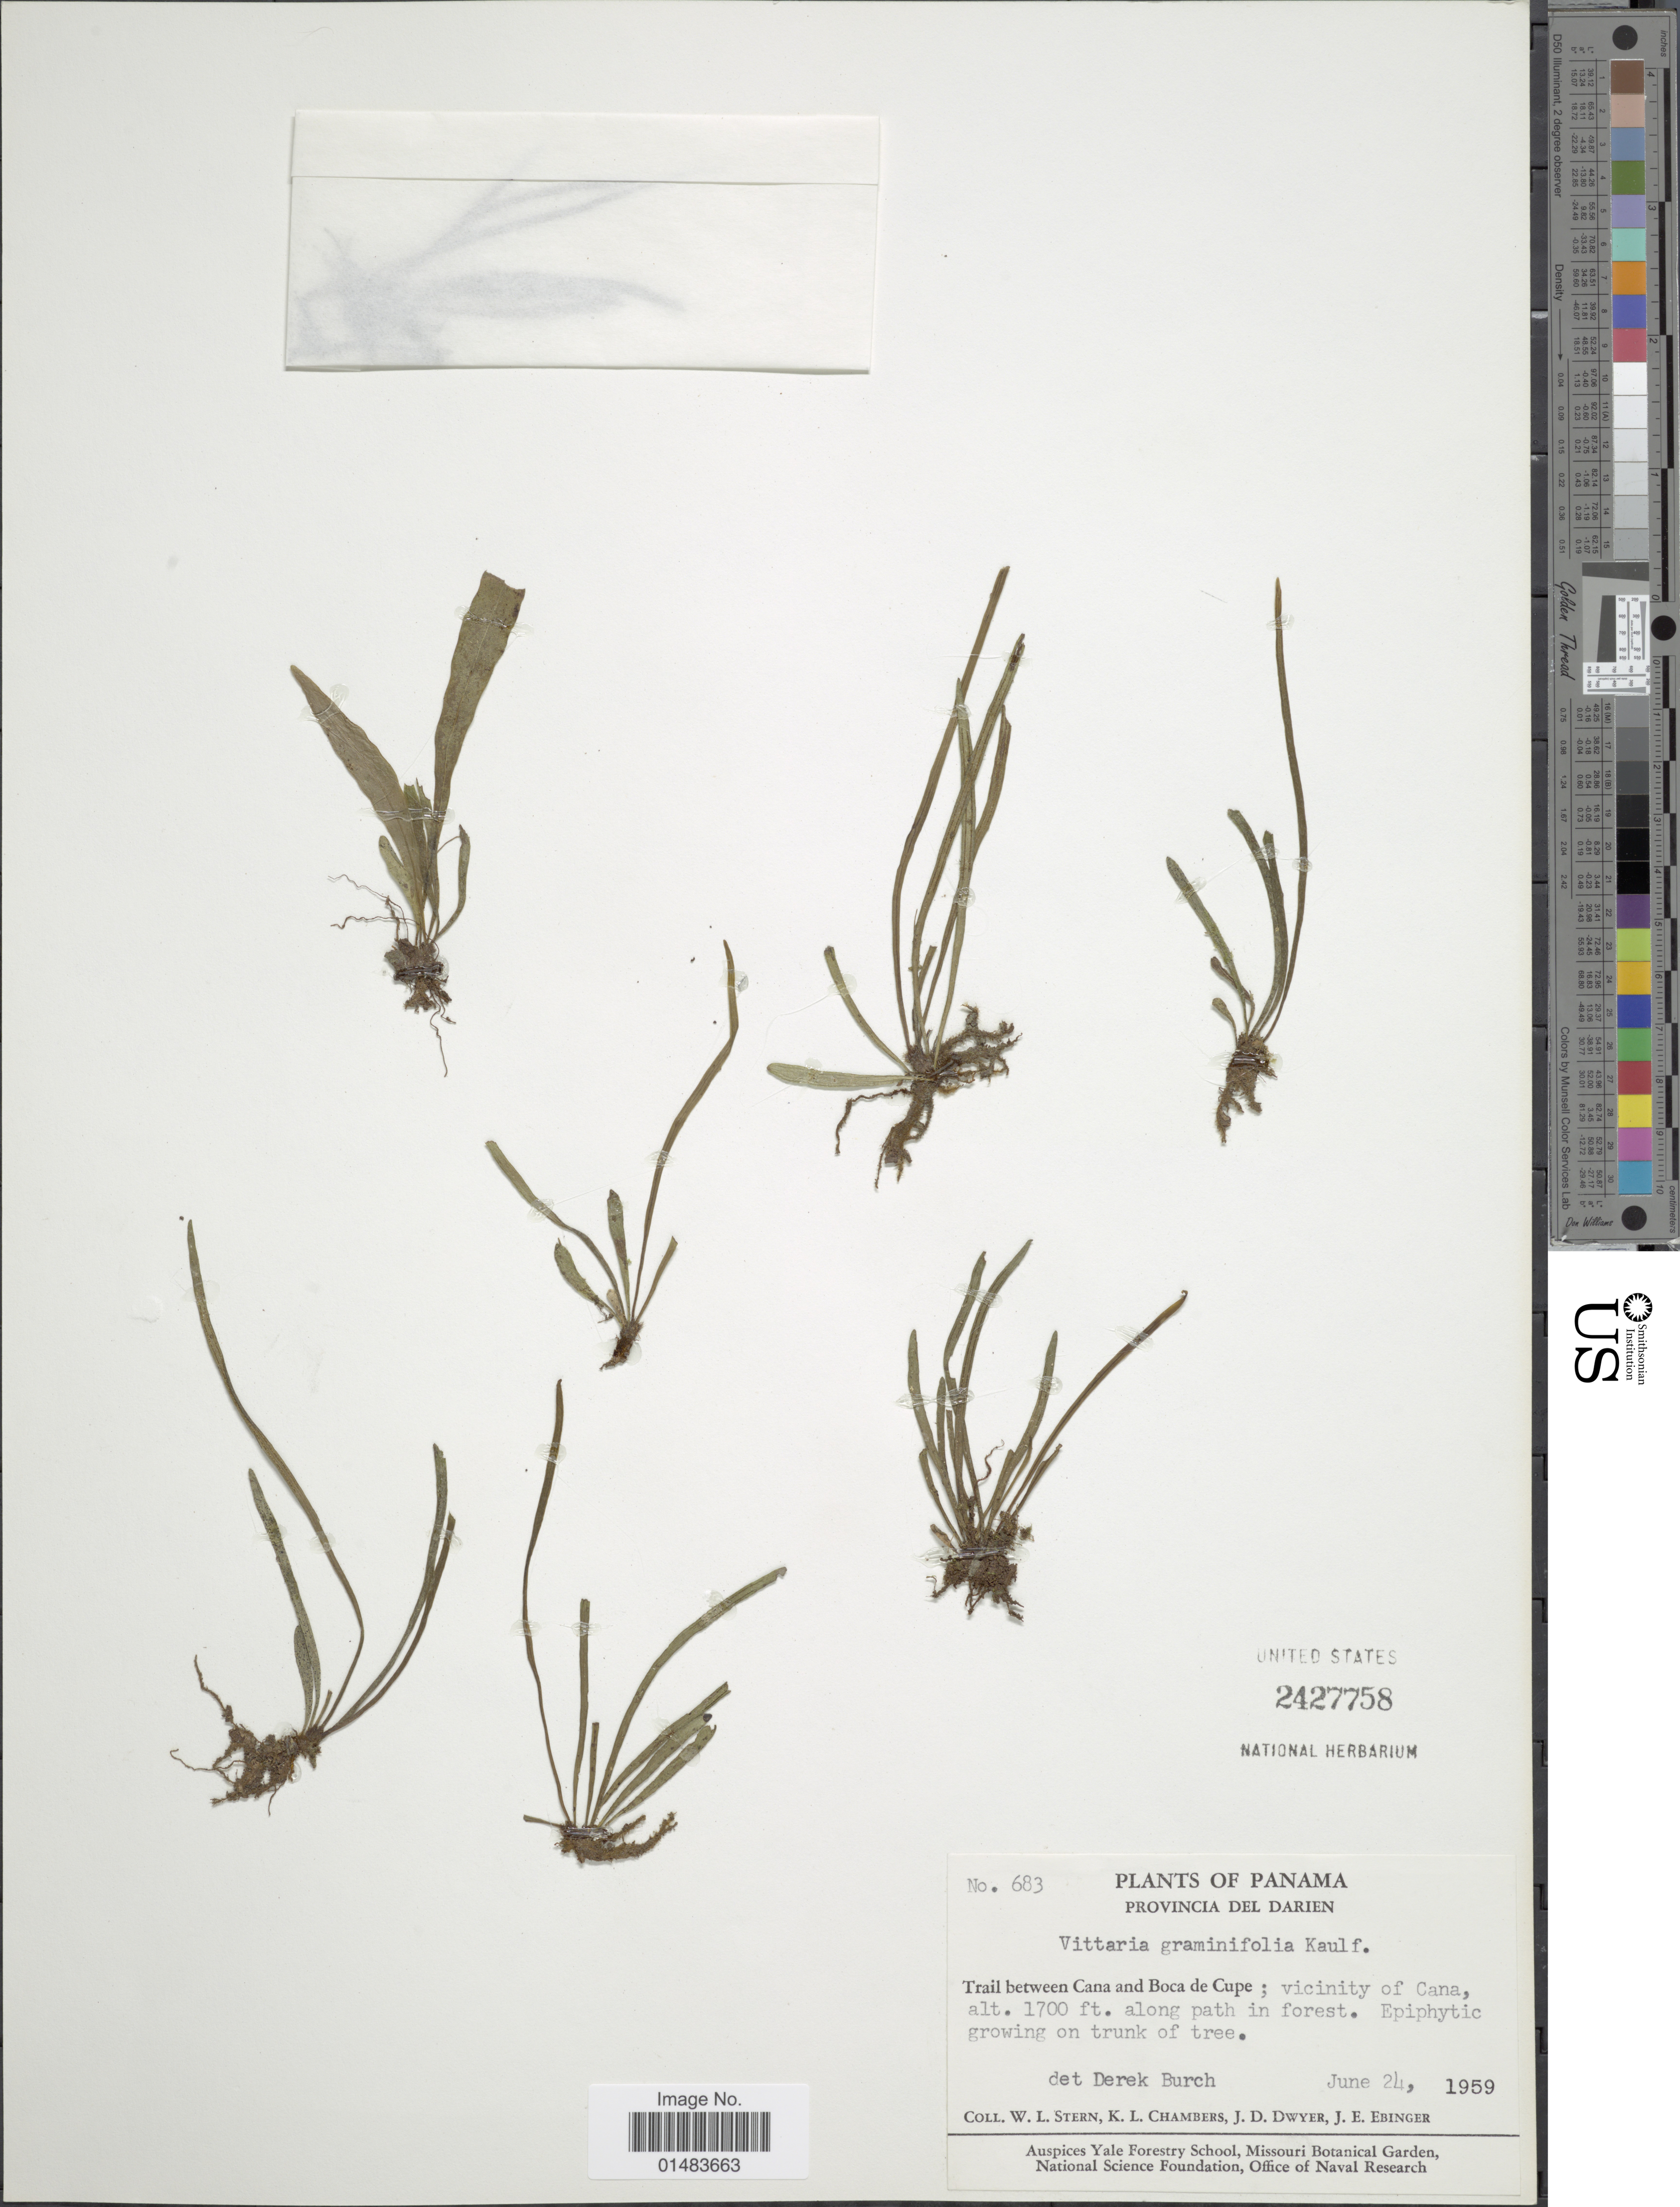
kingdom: Plantae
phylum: Tracheophyta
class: Polypodiopsida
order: Polypodiales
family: Pteridaceae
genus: Vittaria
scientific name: Vittaria graminifolia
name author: Kaulf.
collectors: W. L. Stern, K. Chambers, J. D. Dwyer & J. Ebinger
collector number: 683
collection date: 1959-06-24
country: Panama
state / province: Darién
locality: Panama, Provincia del Darien, Trail between Cana and Boca de Cupe; vicinity of Cana, along path in forest. Epiphytic growing on trunk of tree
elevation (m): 518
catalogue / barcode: US 2427758